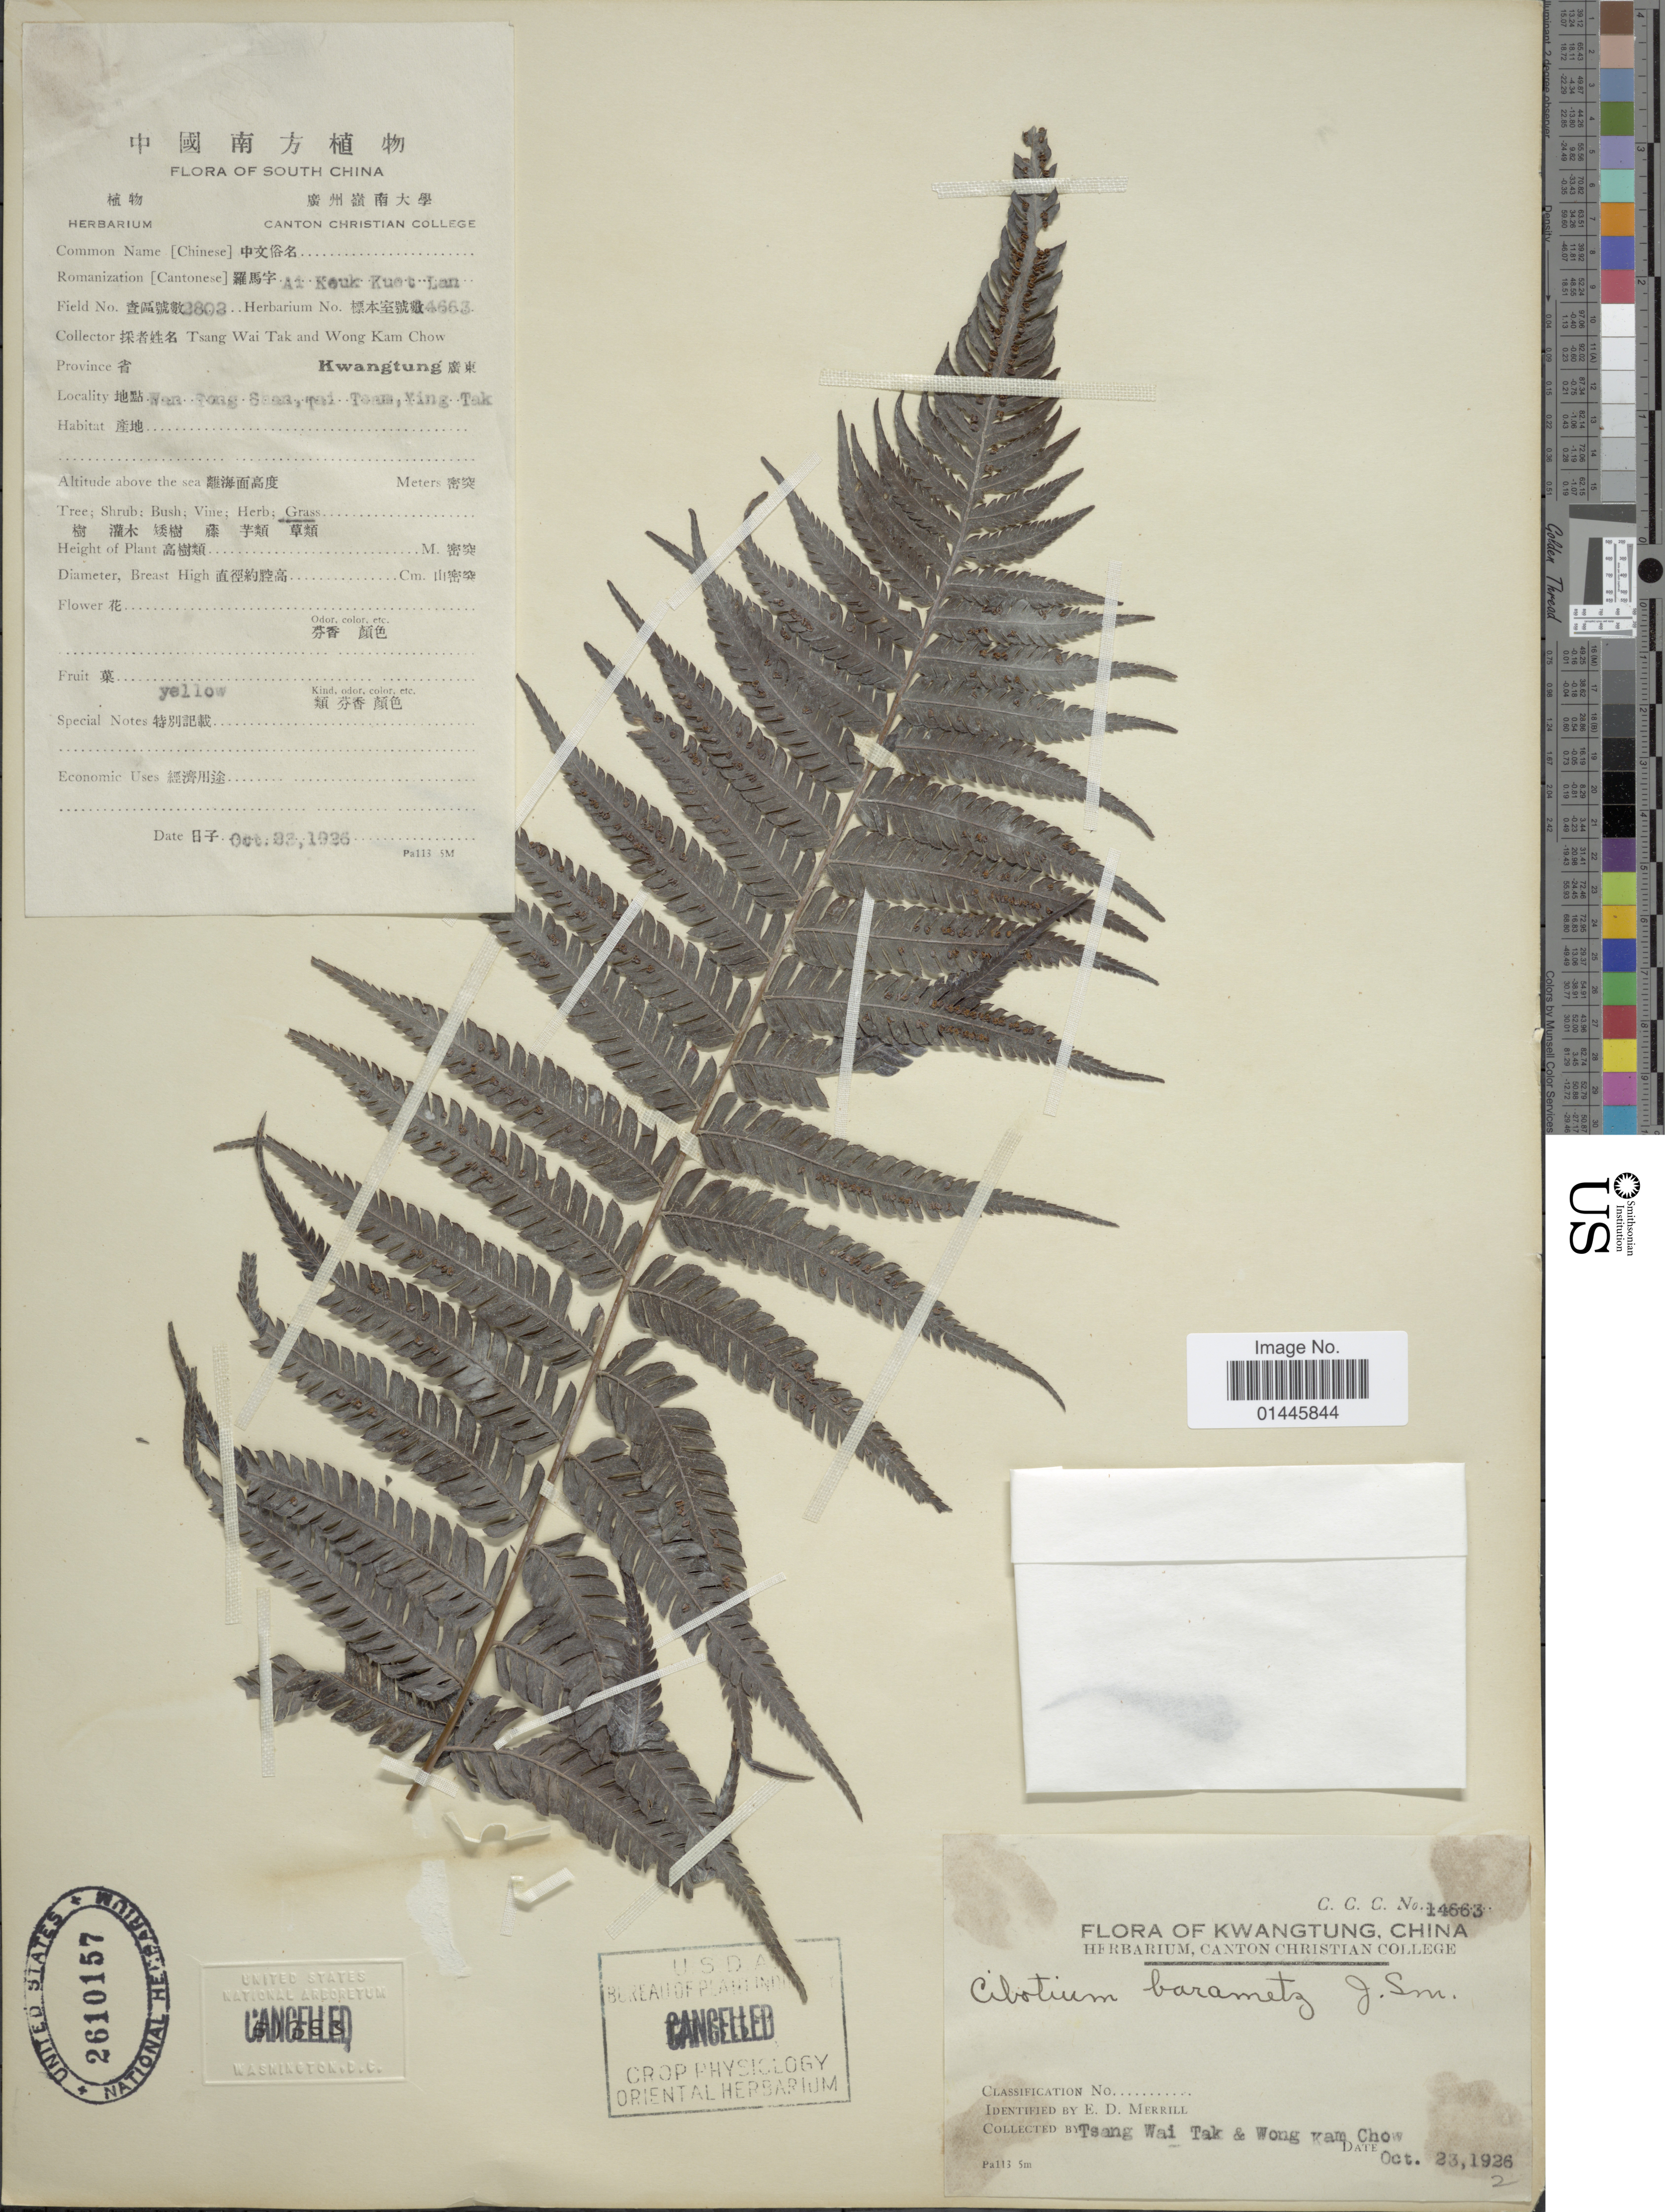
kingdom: Plantae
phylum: Tracheophyta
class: Polypodiopsida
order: Cyatheales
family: Cibotiaceae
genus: Cibotium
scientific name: Cibotium barometz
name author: (L.) J. Sm.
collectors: W. T. Tsang & W. Chow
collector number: C.C.C. 14663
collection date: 1926-10-23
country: China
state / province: Guangdong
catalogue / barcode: US 2610157